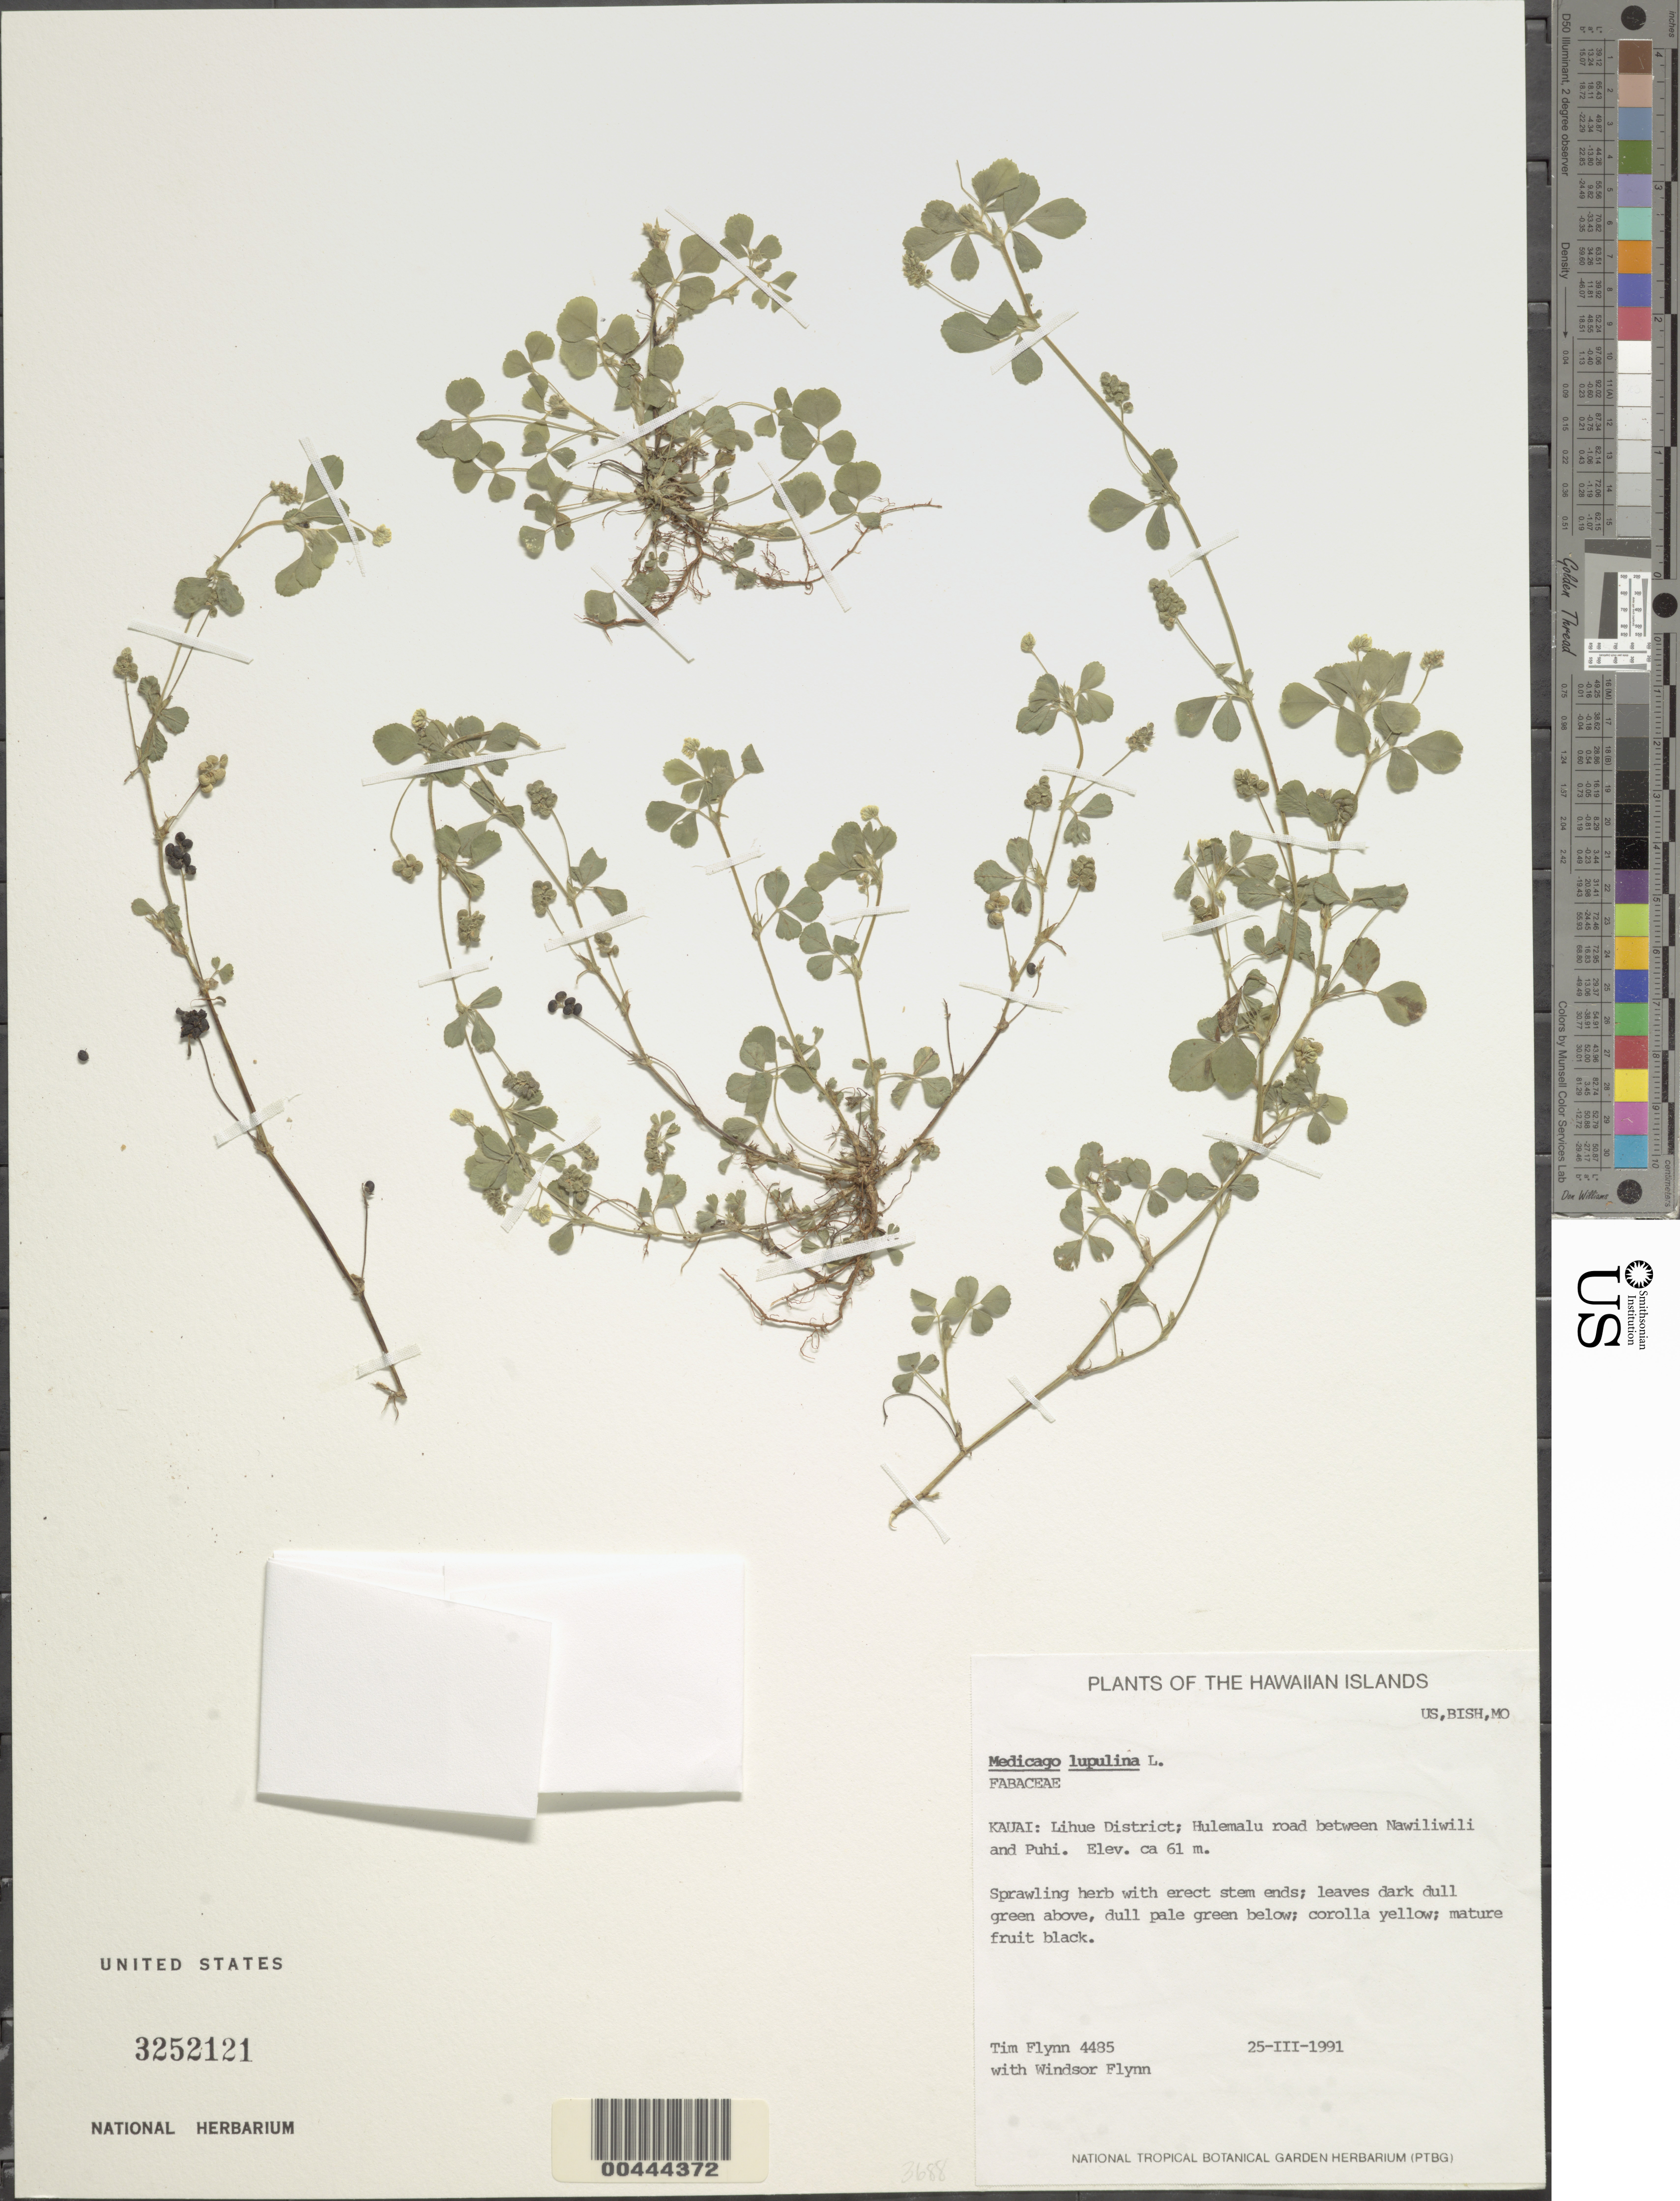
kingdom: Plantae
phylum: Tracheophyta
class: Magnoliopsida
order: Fabales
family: Fabaceae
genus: Medicago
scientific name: Medicago lupulina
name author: L.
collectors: T. W. Flynn & W. Flynn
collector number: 4485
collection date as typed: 25 Mar 1991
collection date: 1991-03-25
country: United States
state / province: Hawaii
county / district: Kauai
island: Kaua'i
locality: Lihue District; Hulemalu road between Nawiliwilw and Puhi.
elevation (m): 61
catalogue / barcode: US 3252121